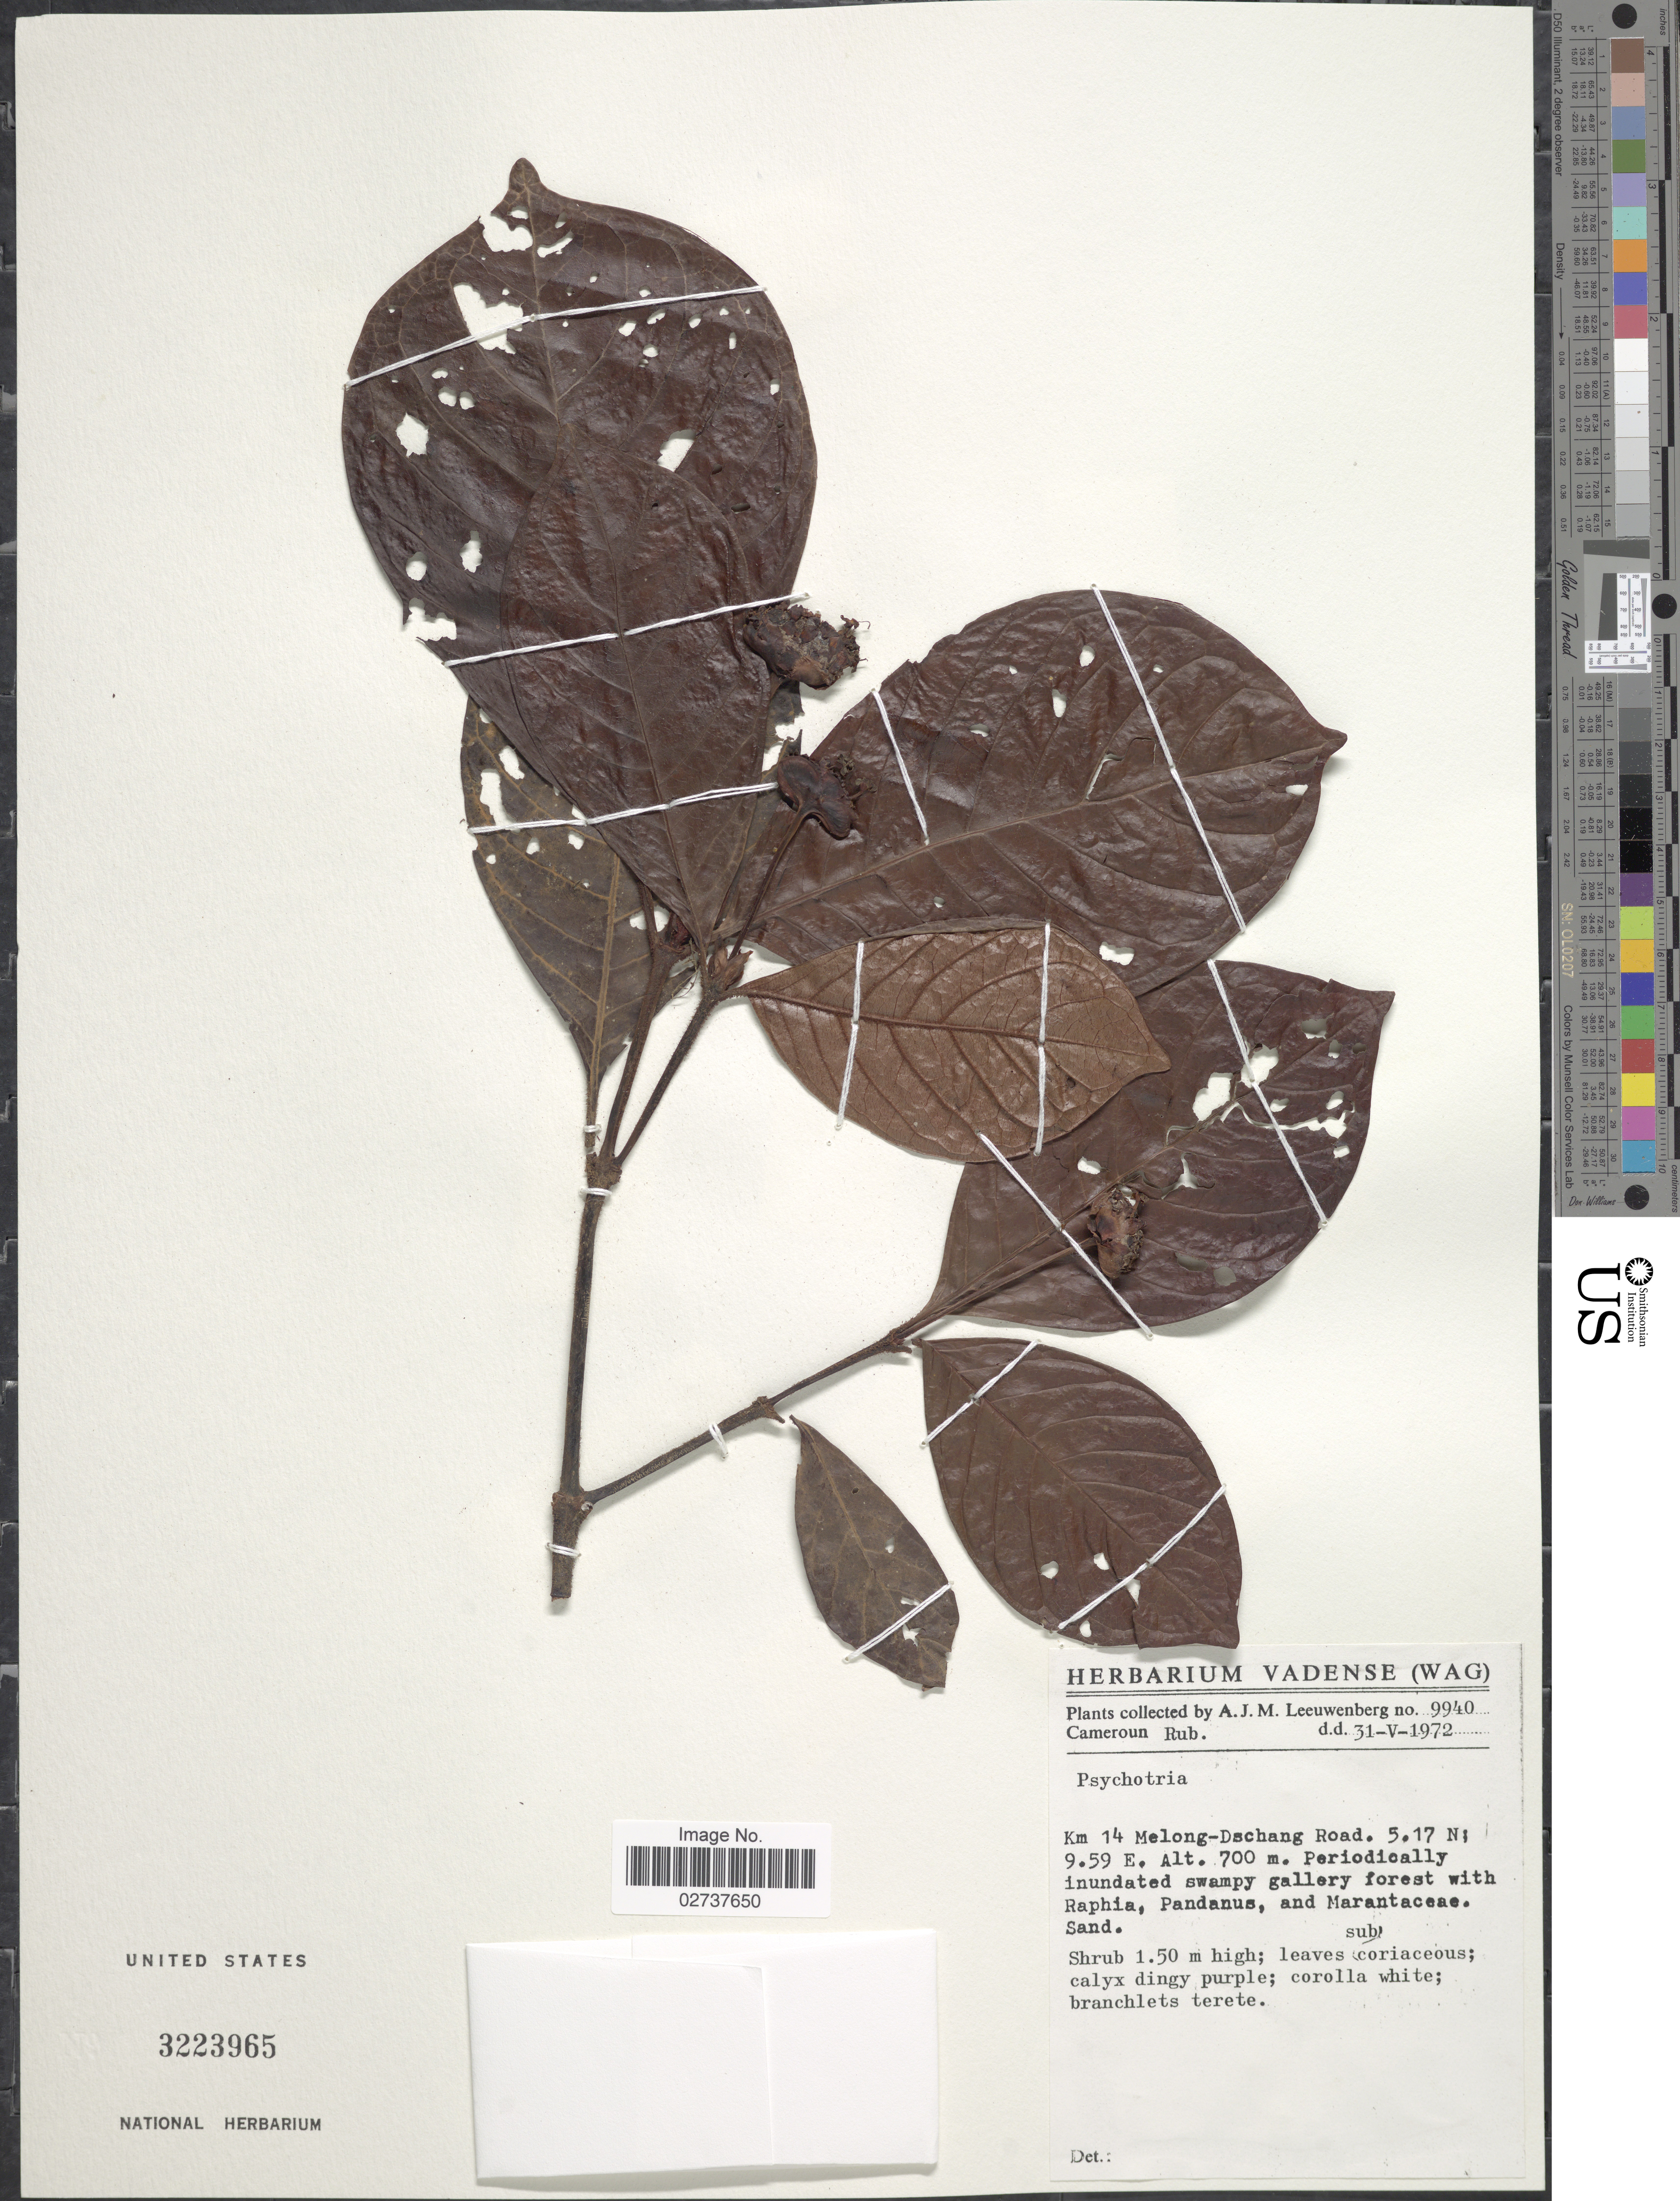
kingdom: Plantae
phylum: Tracheophyta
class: Magnoliopsida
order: Gentianales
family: Rubiaceae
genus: Psychotria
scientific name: Psychotria sp.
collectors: A. J. M. Leeuwenberg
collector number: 9940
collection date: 1972-05-31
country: Cameroon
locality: Cameroun, Km 14 Melong-Dschang Road, periodically inundated swampy gallery forest.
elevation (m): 700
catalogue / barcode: US 3223965